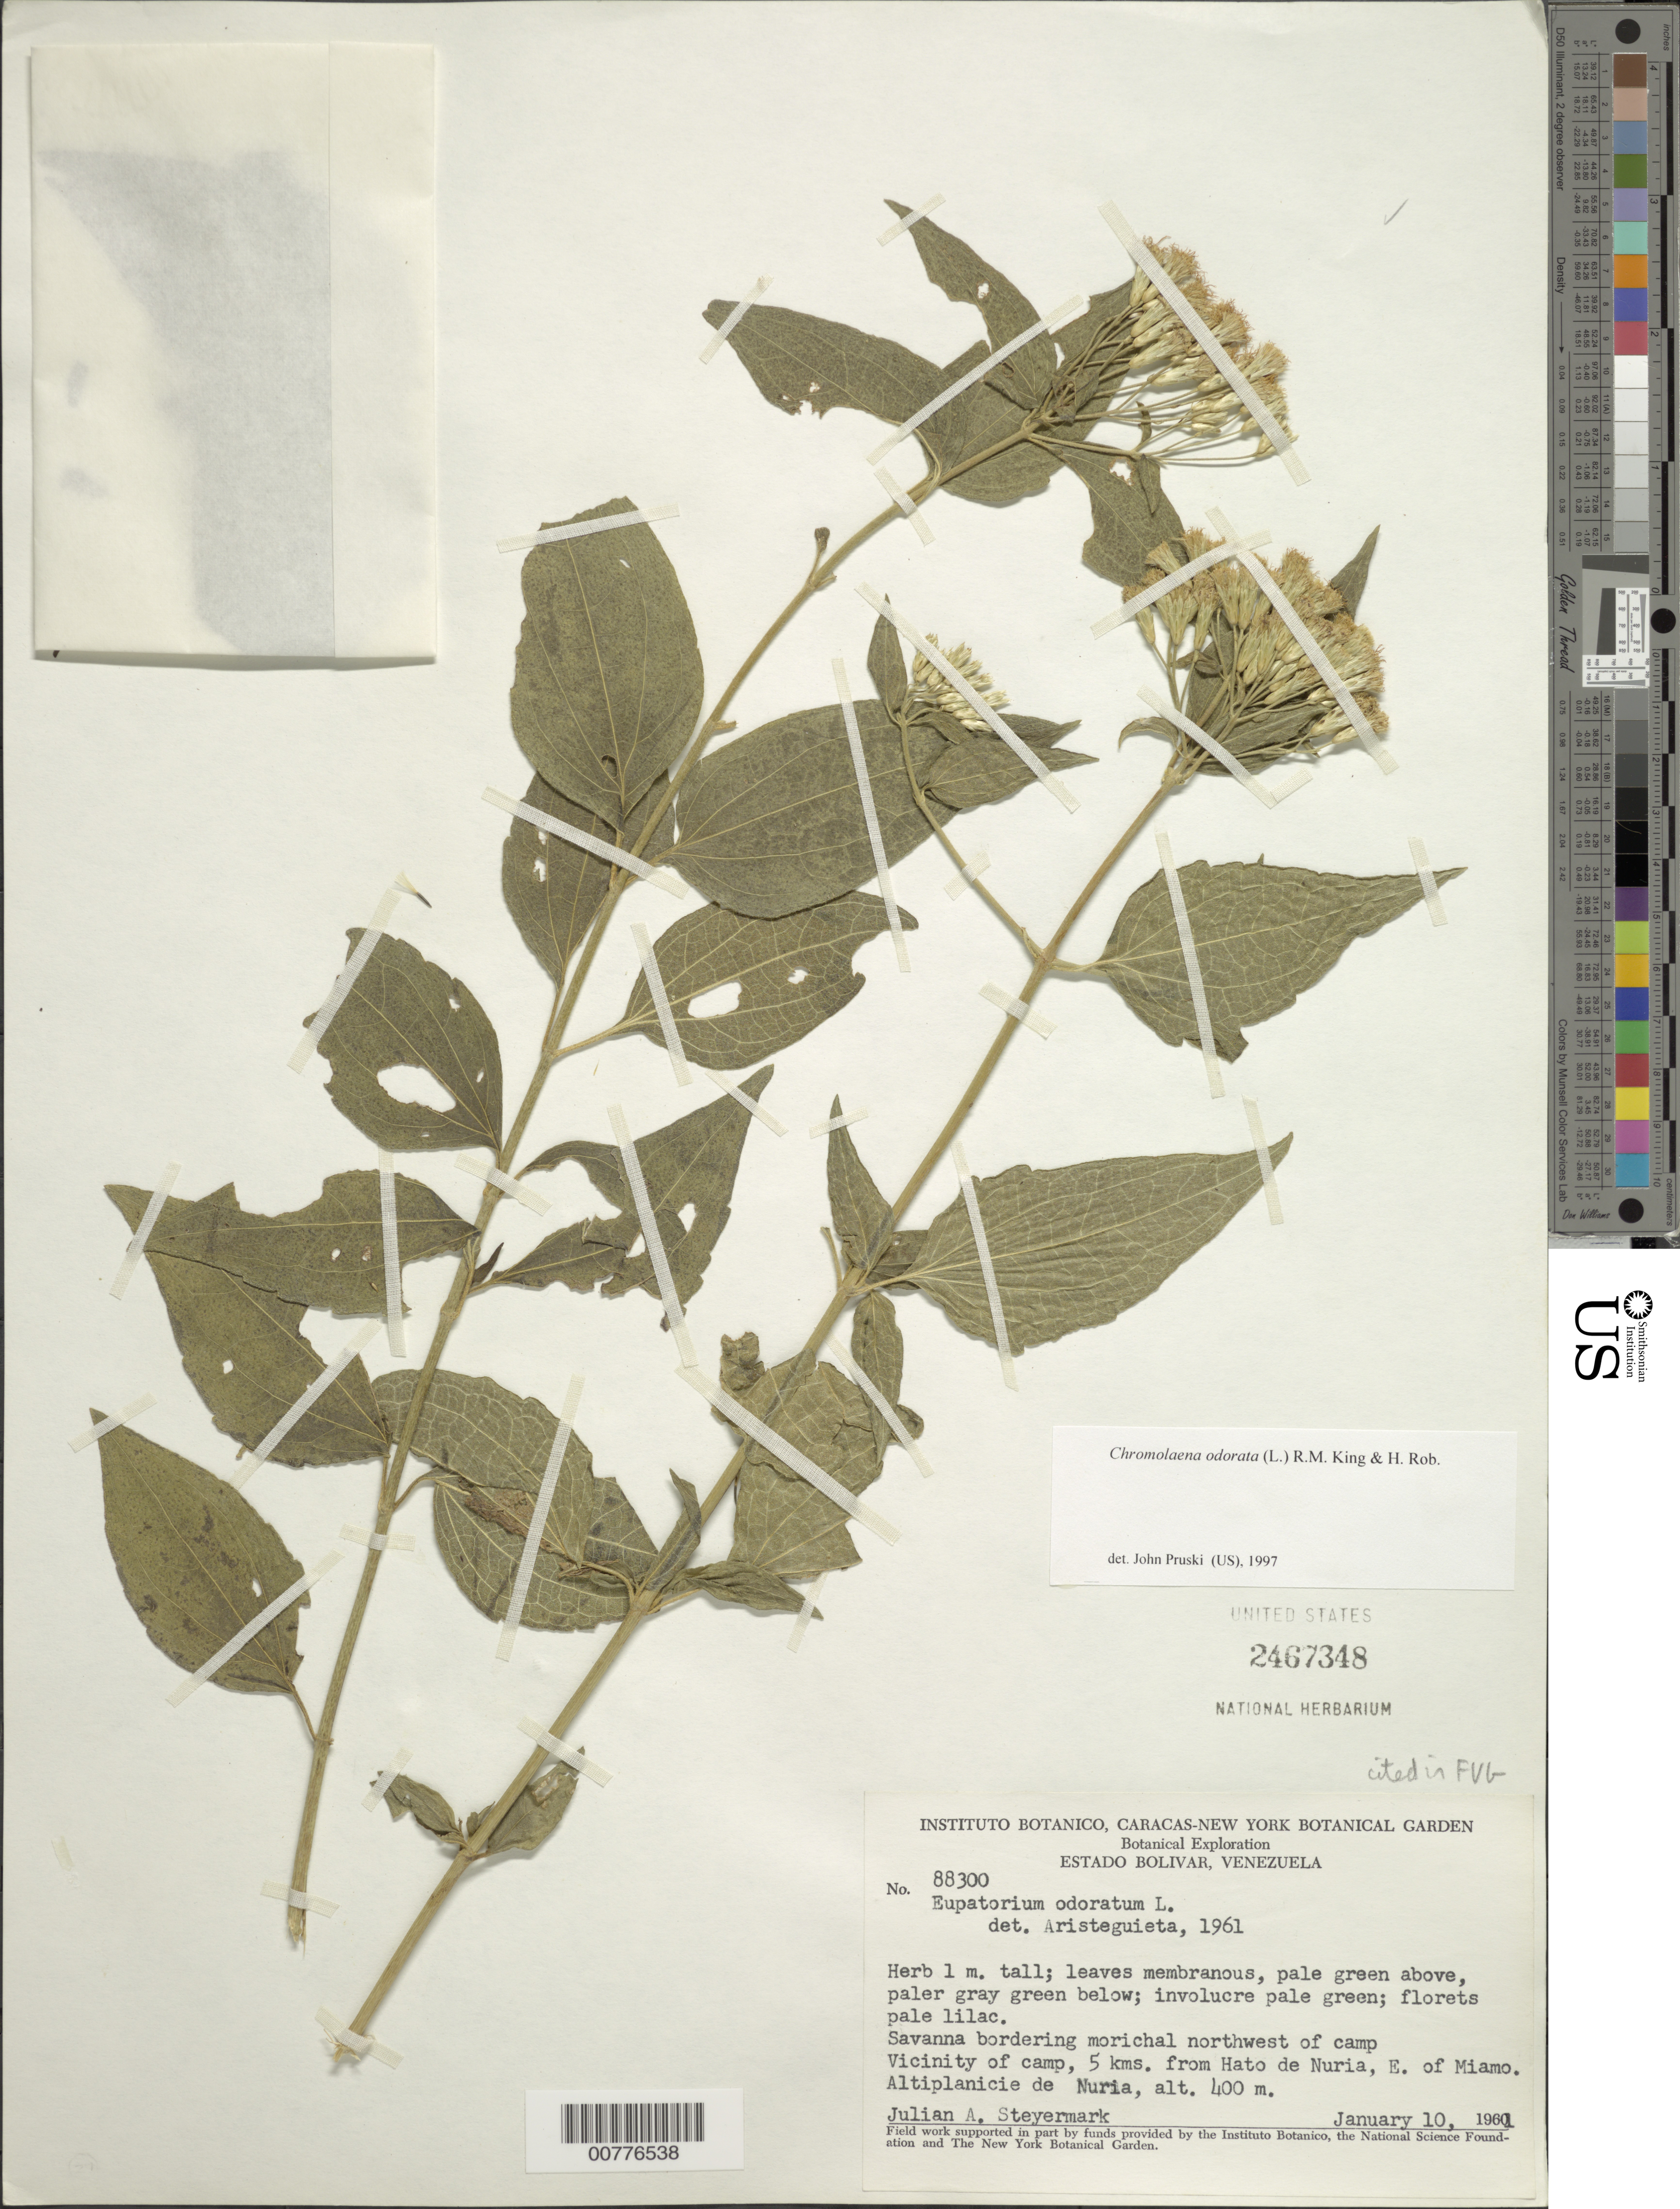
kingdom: Plantae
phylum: Tracheophyta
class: Magnoliopsida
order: Asterales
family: Asteraceae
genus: Chromolaena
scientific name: Chromolaena odorata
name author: (L.) R.M. King & H. Rob.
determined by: Pruski, J. F.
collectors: J. Steyermark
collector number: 88300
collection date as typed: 10-Jan-61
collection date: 1961-01-10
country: Venezuela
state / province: Bolívar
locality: Hato de Nuria, 5 km from; E of Miamo, Altiplanicie de Nuria, vic of camp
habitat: Savanna bordering morichal NW of camp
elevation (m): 400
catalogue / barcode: US 2467348